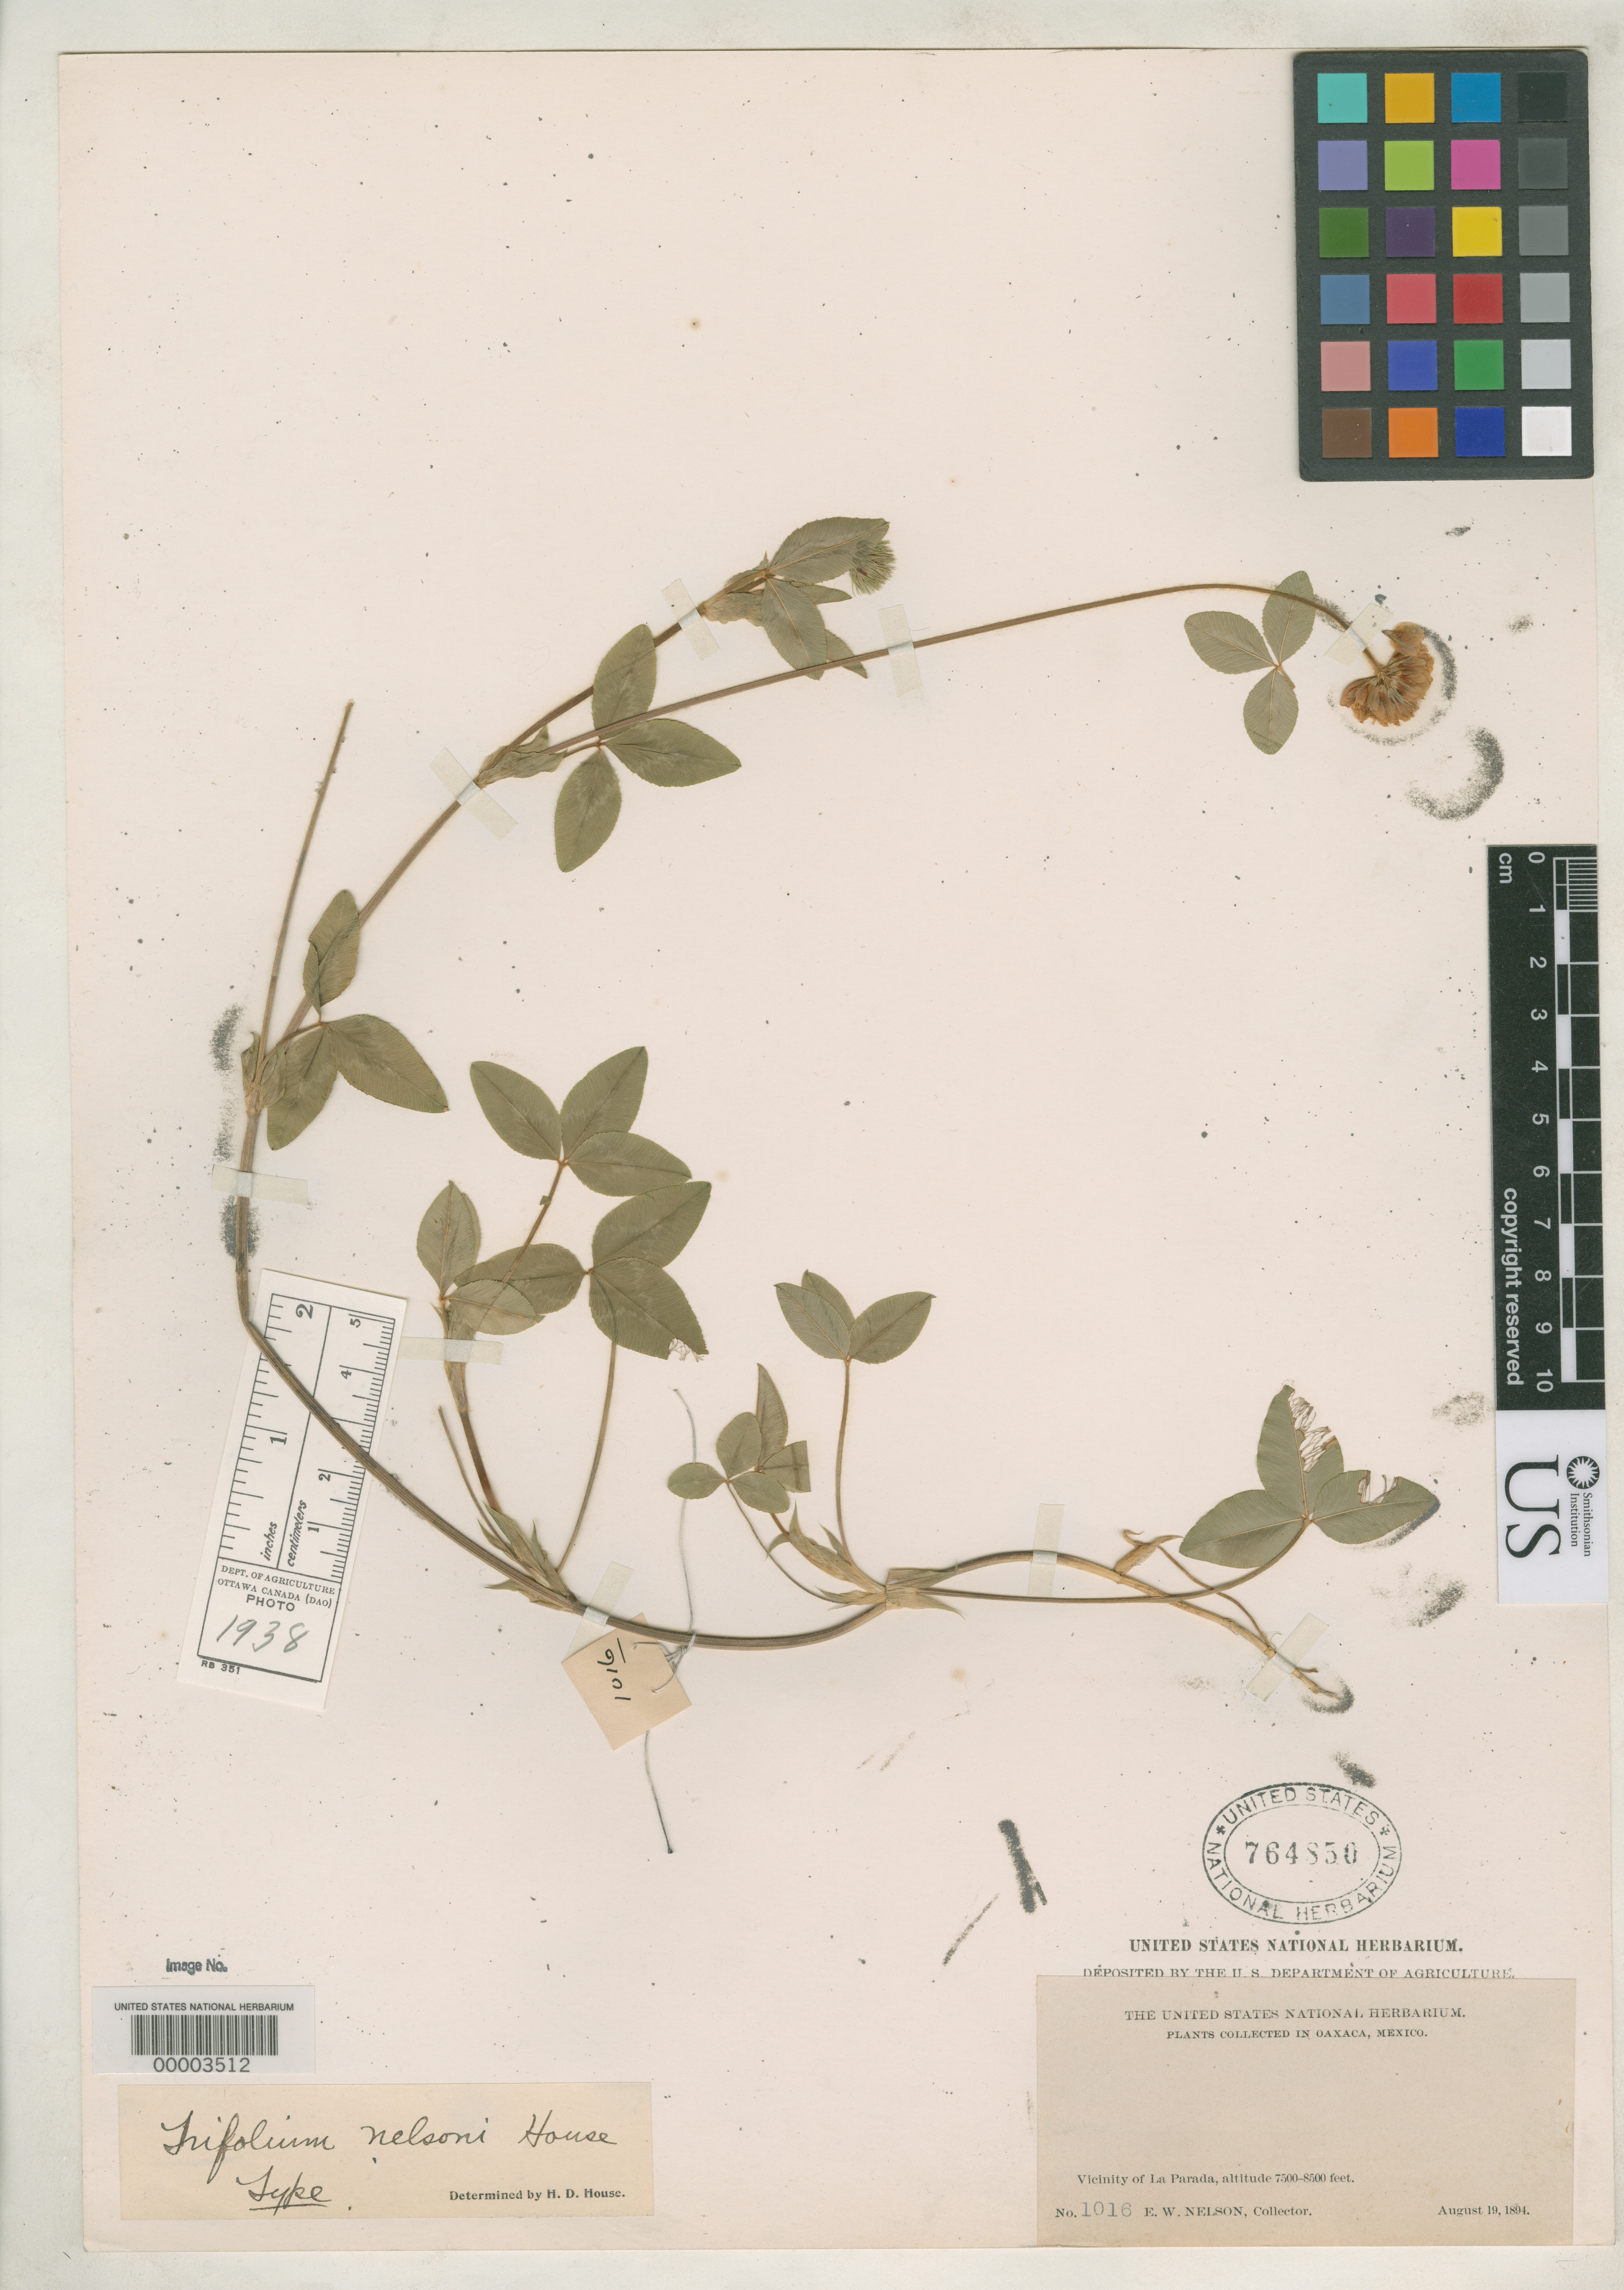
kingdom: Plantae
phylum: Tracheophyta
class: Magnoliopsida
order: Fabales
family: Fabaceae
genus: Trifolium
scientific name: Trifolium nelsoni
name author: House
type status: Holotype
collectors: E. W. Nelson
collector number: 1016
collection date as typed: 19 Aug 1894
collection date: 1894-08-19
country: Mexico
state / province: Oaxaca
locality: Vicinity of La Porada.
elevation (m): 2286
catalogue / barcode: US 764850